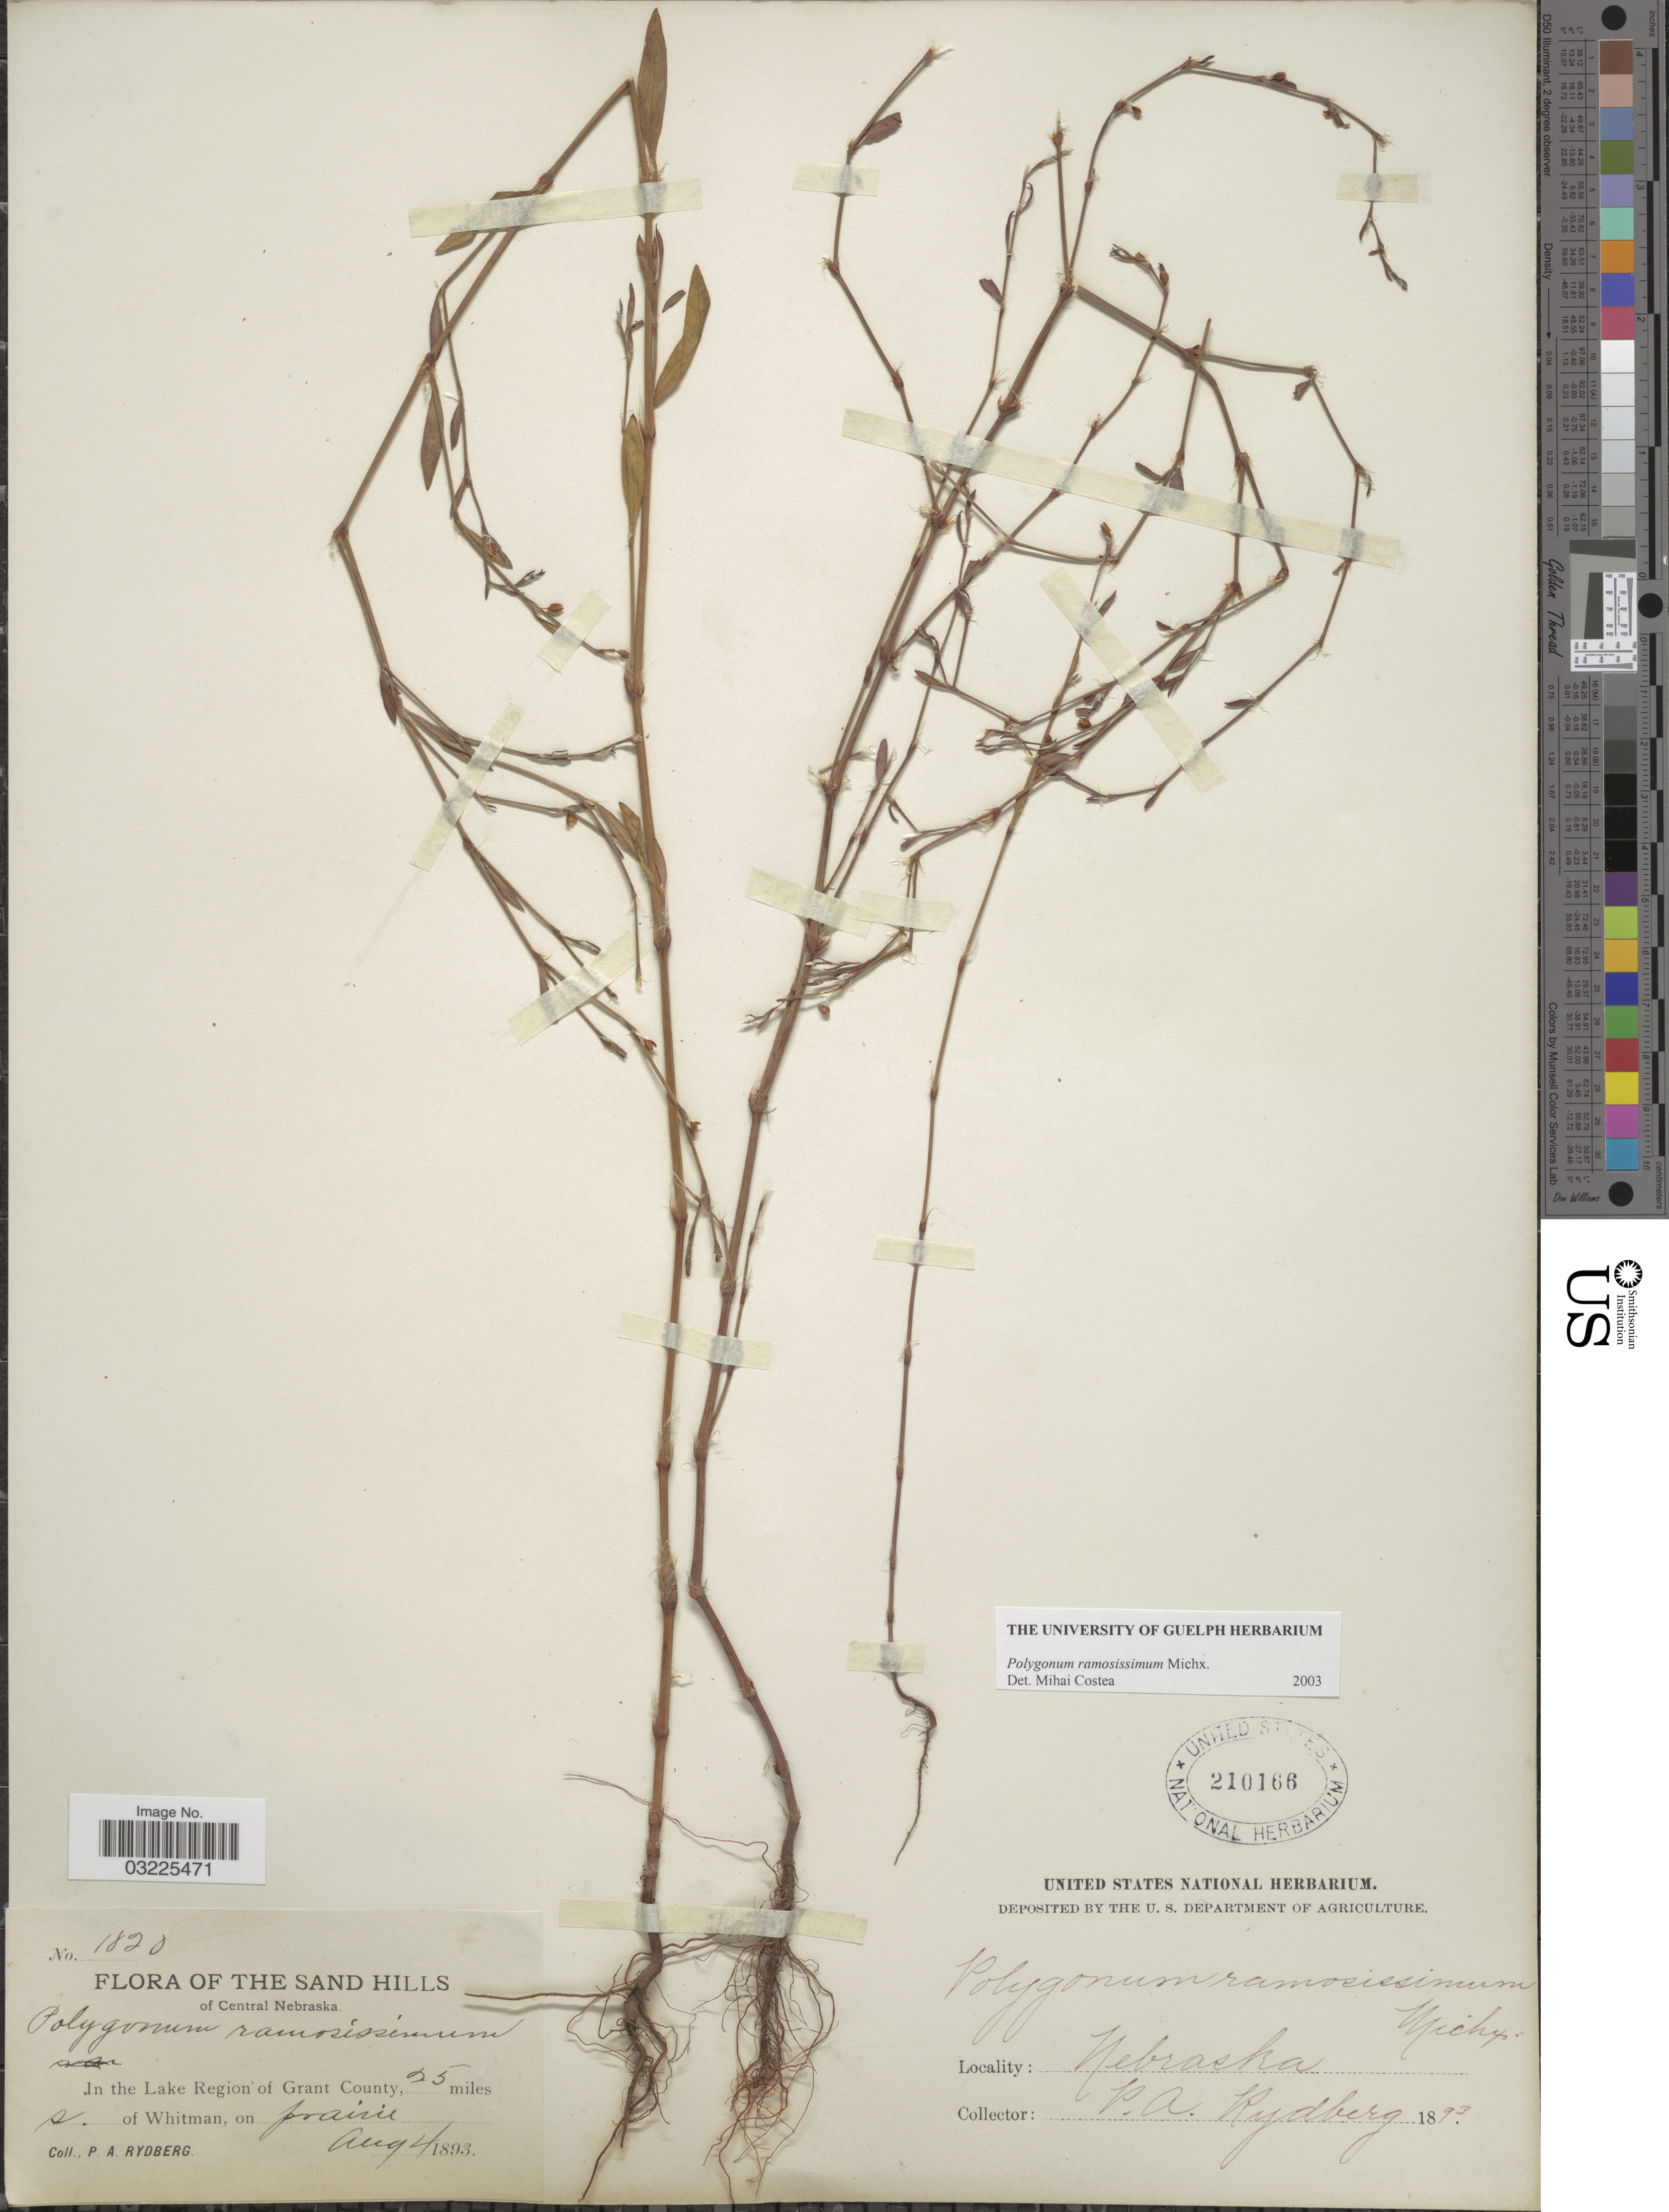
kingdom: Plantae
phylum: Tracheophyta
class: Magnoliopsida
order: Caryophyllales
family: Polygonaceae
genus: Polygonum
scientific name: Polygonum ramosissimum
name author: Michx.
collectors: P. A. Rydberg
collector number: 1820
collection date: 1893-08-04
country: United States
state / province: Nebraska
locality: The Sand Hills of Central Nebraska. In the Lake Region of Grant County, 25 miles s. of Whitman.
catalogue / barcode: US 210166